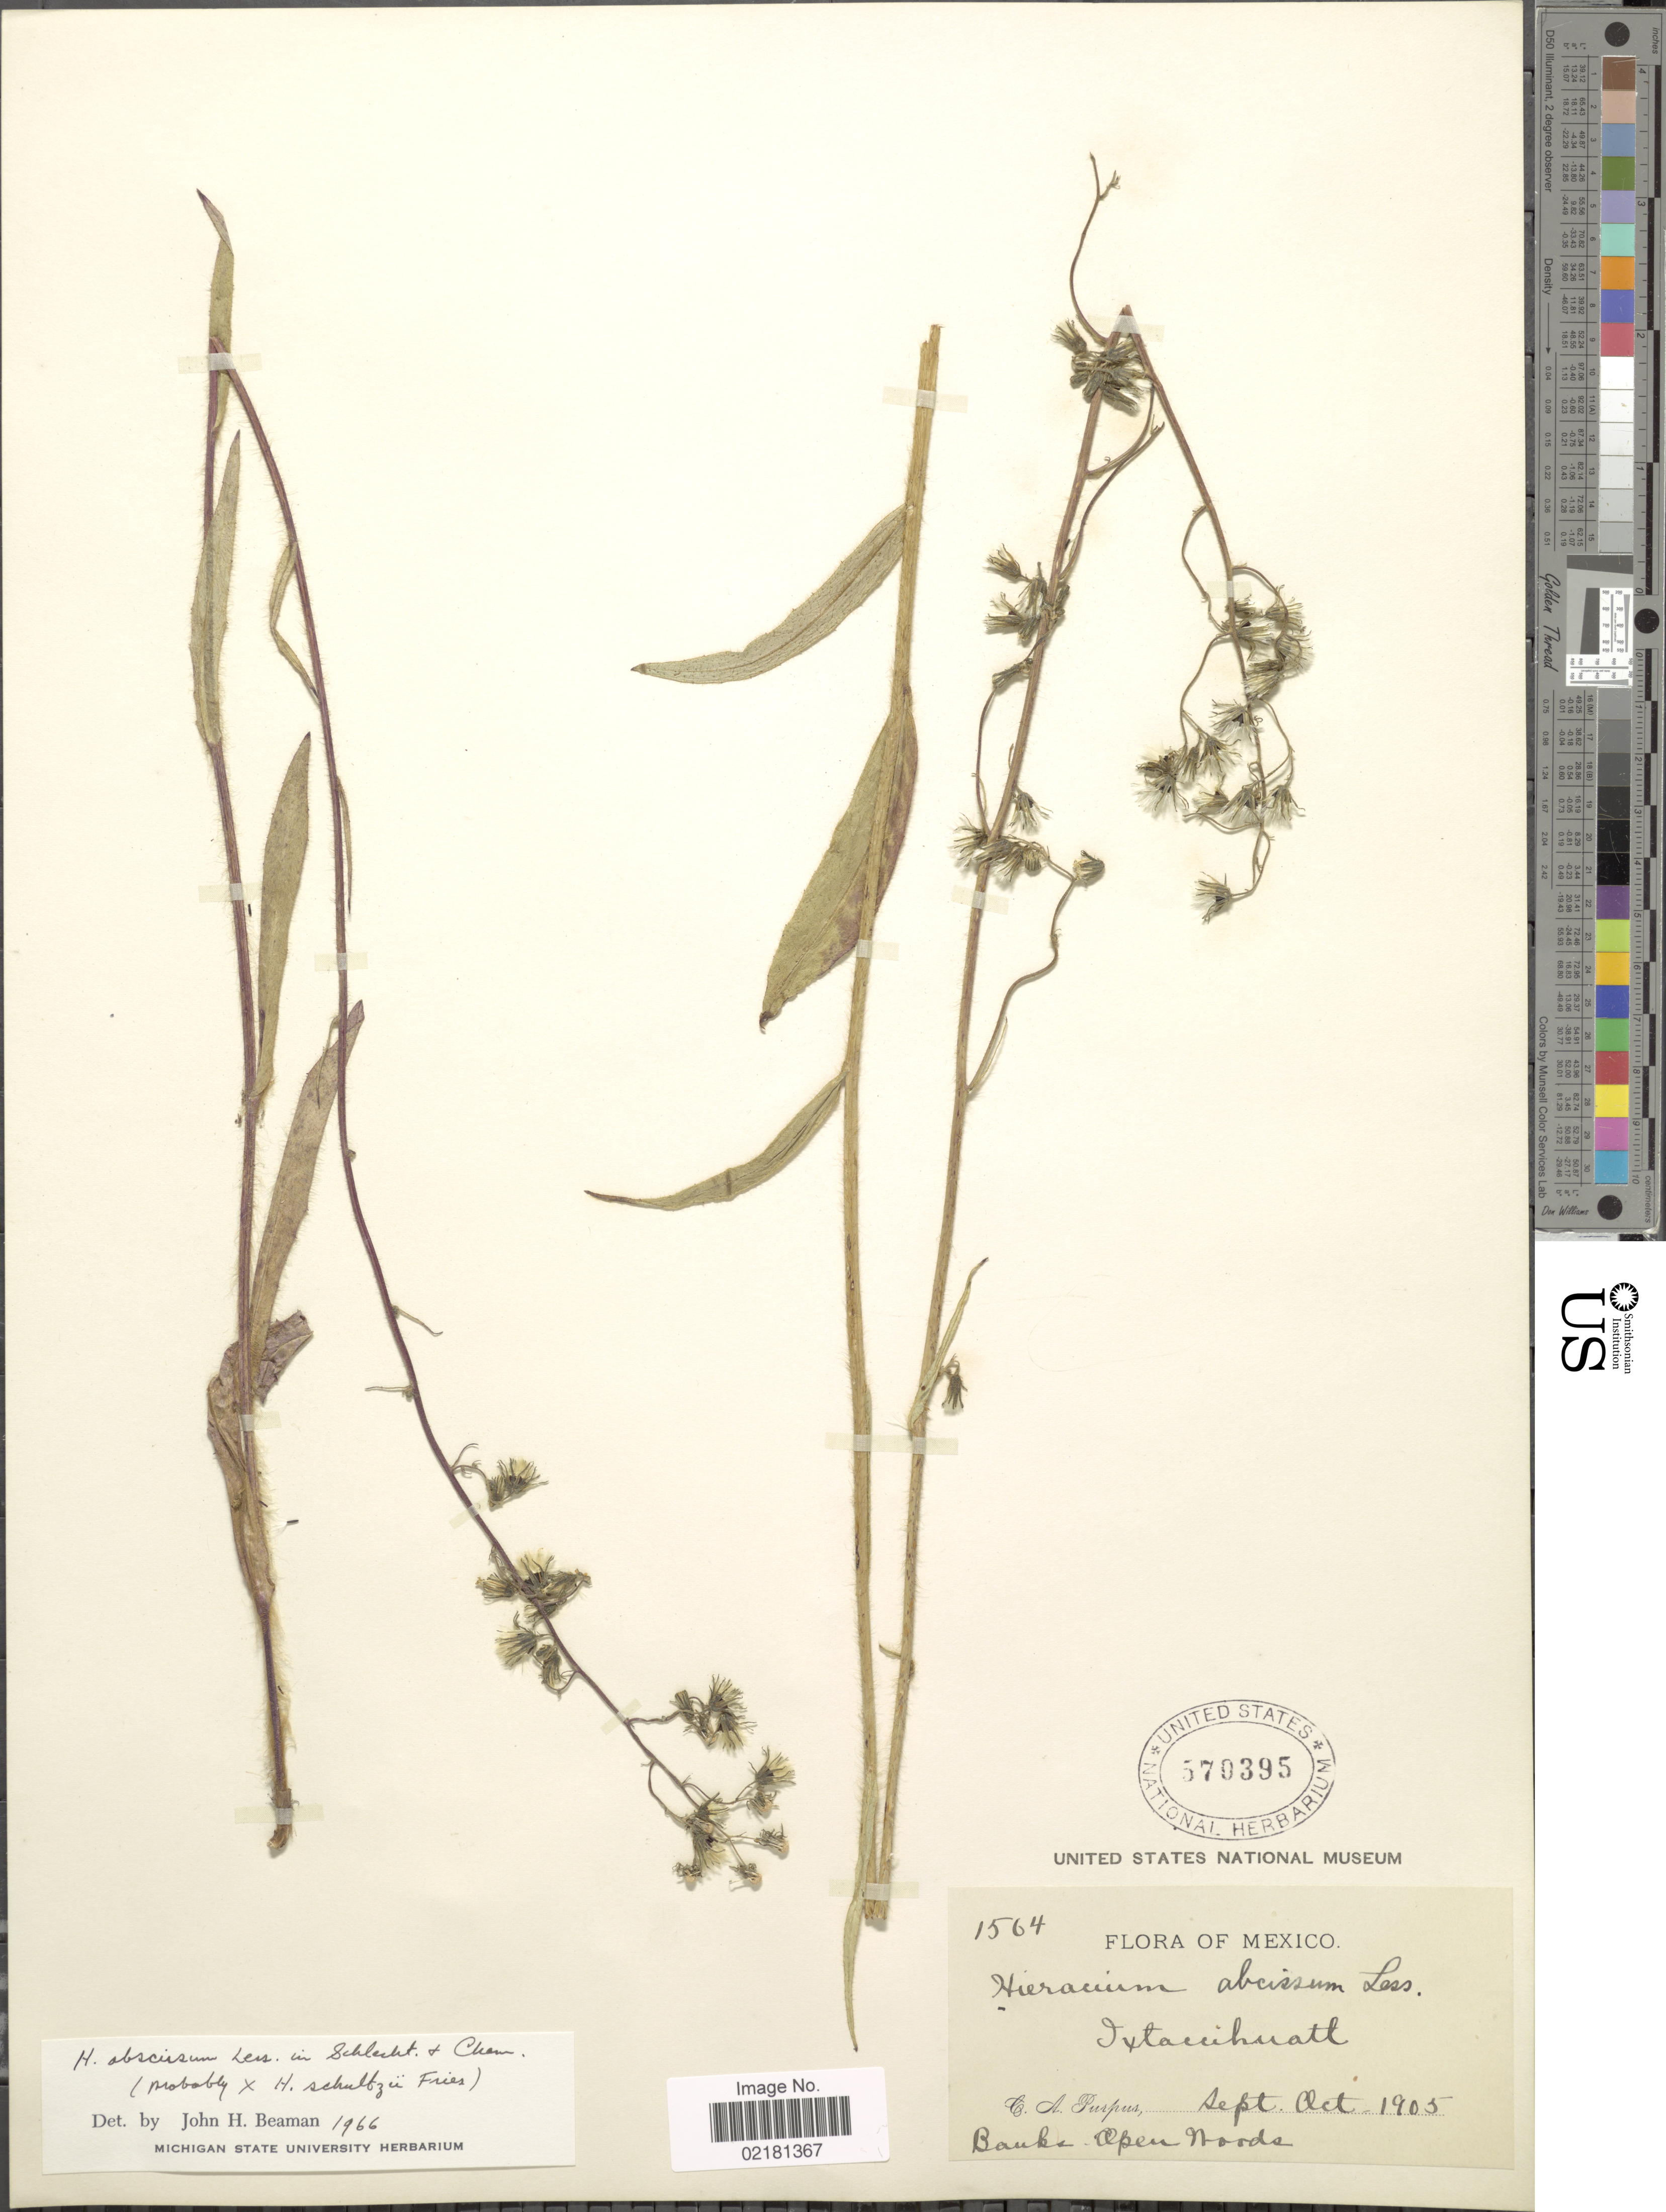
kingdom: Plantae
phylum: Tracheophyta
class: Magnoliopsida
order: Asterales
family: Asteraceae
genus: Hieracium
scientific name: Hieracium abscissum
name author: Less.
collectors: C. A. Purpus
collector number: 1564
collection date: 1905-09/1905-10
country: Mexico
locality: Ixtaccihuatl, banks, open woods.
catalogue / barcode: US 570395